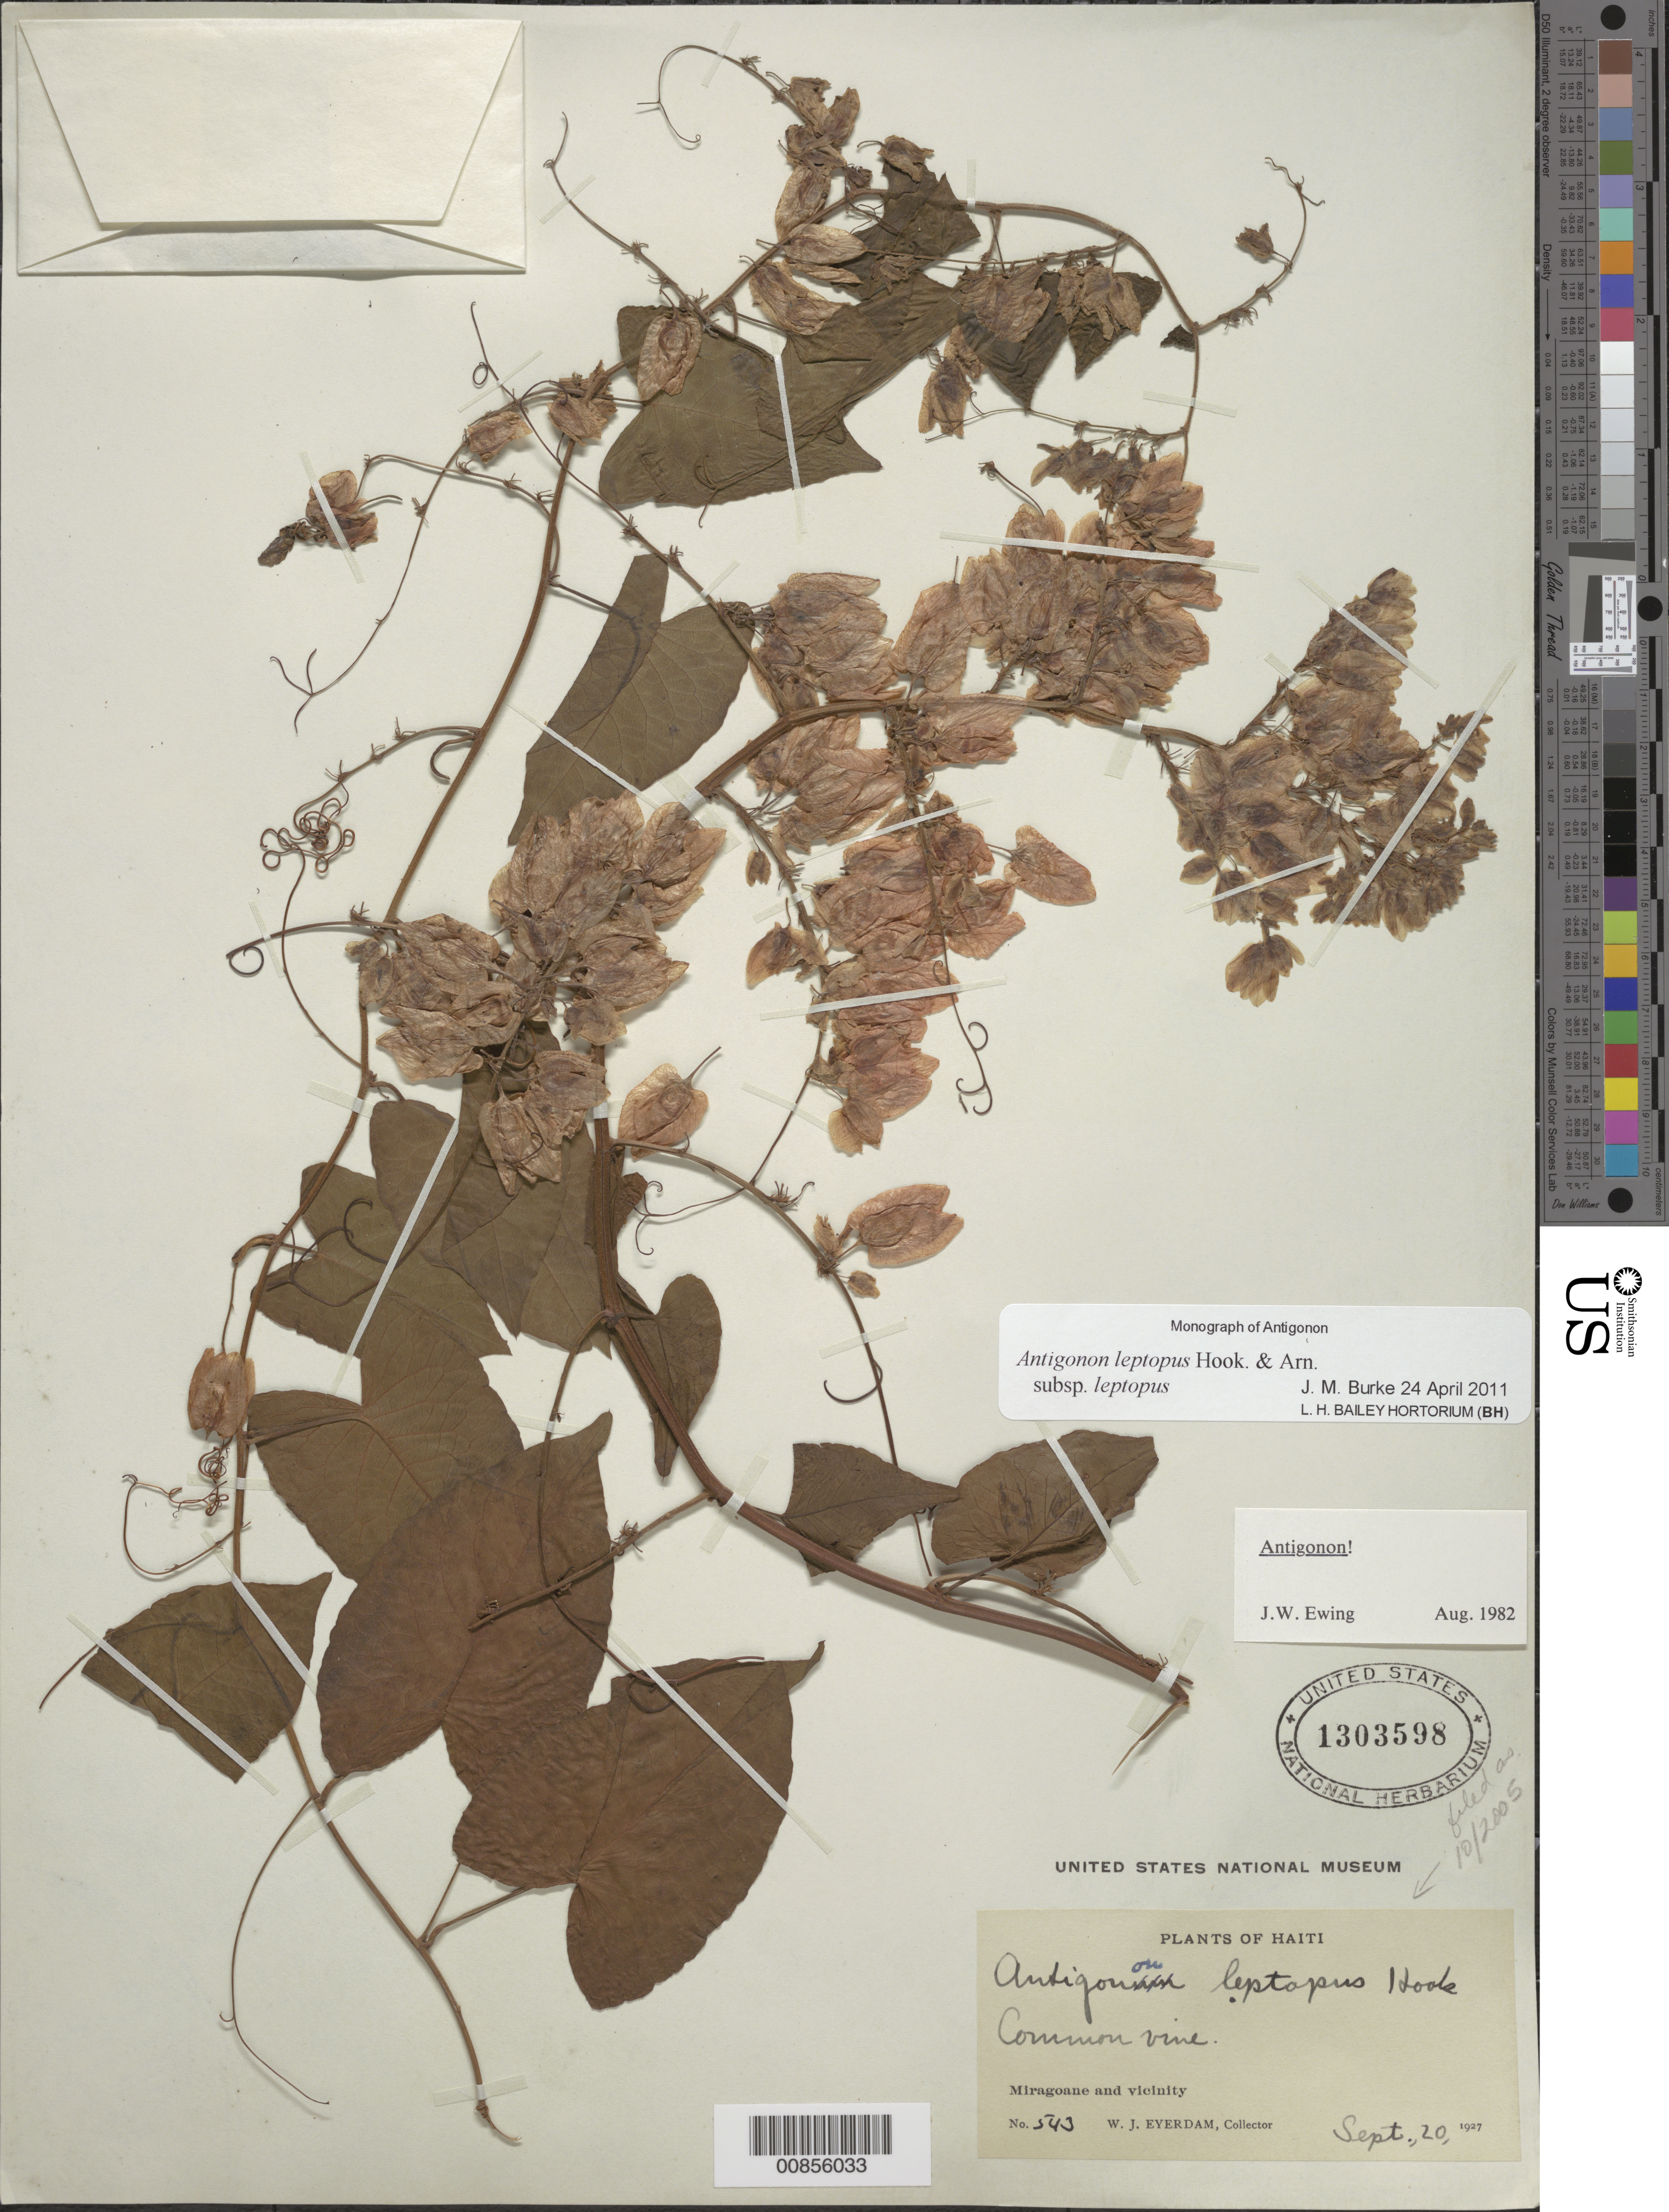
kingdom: Plantae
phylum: Tracheophyta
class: Magnoliopsida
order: Caryophyllales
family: Polygonaceae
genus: Antigonon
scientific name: Antigonon leptopus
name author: Hook. & Arn.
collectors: W. J. Eyerdam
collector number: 543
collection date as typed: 20 Sep 1927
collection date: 1927-09-20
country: Haiti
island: Hispaniola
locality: Miragoane and vicinity.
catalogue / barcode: US 1303598